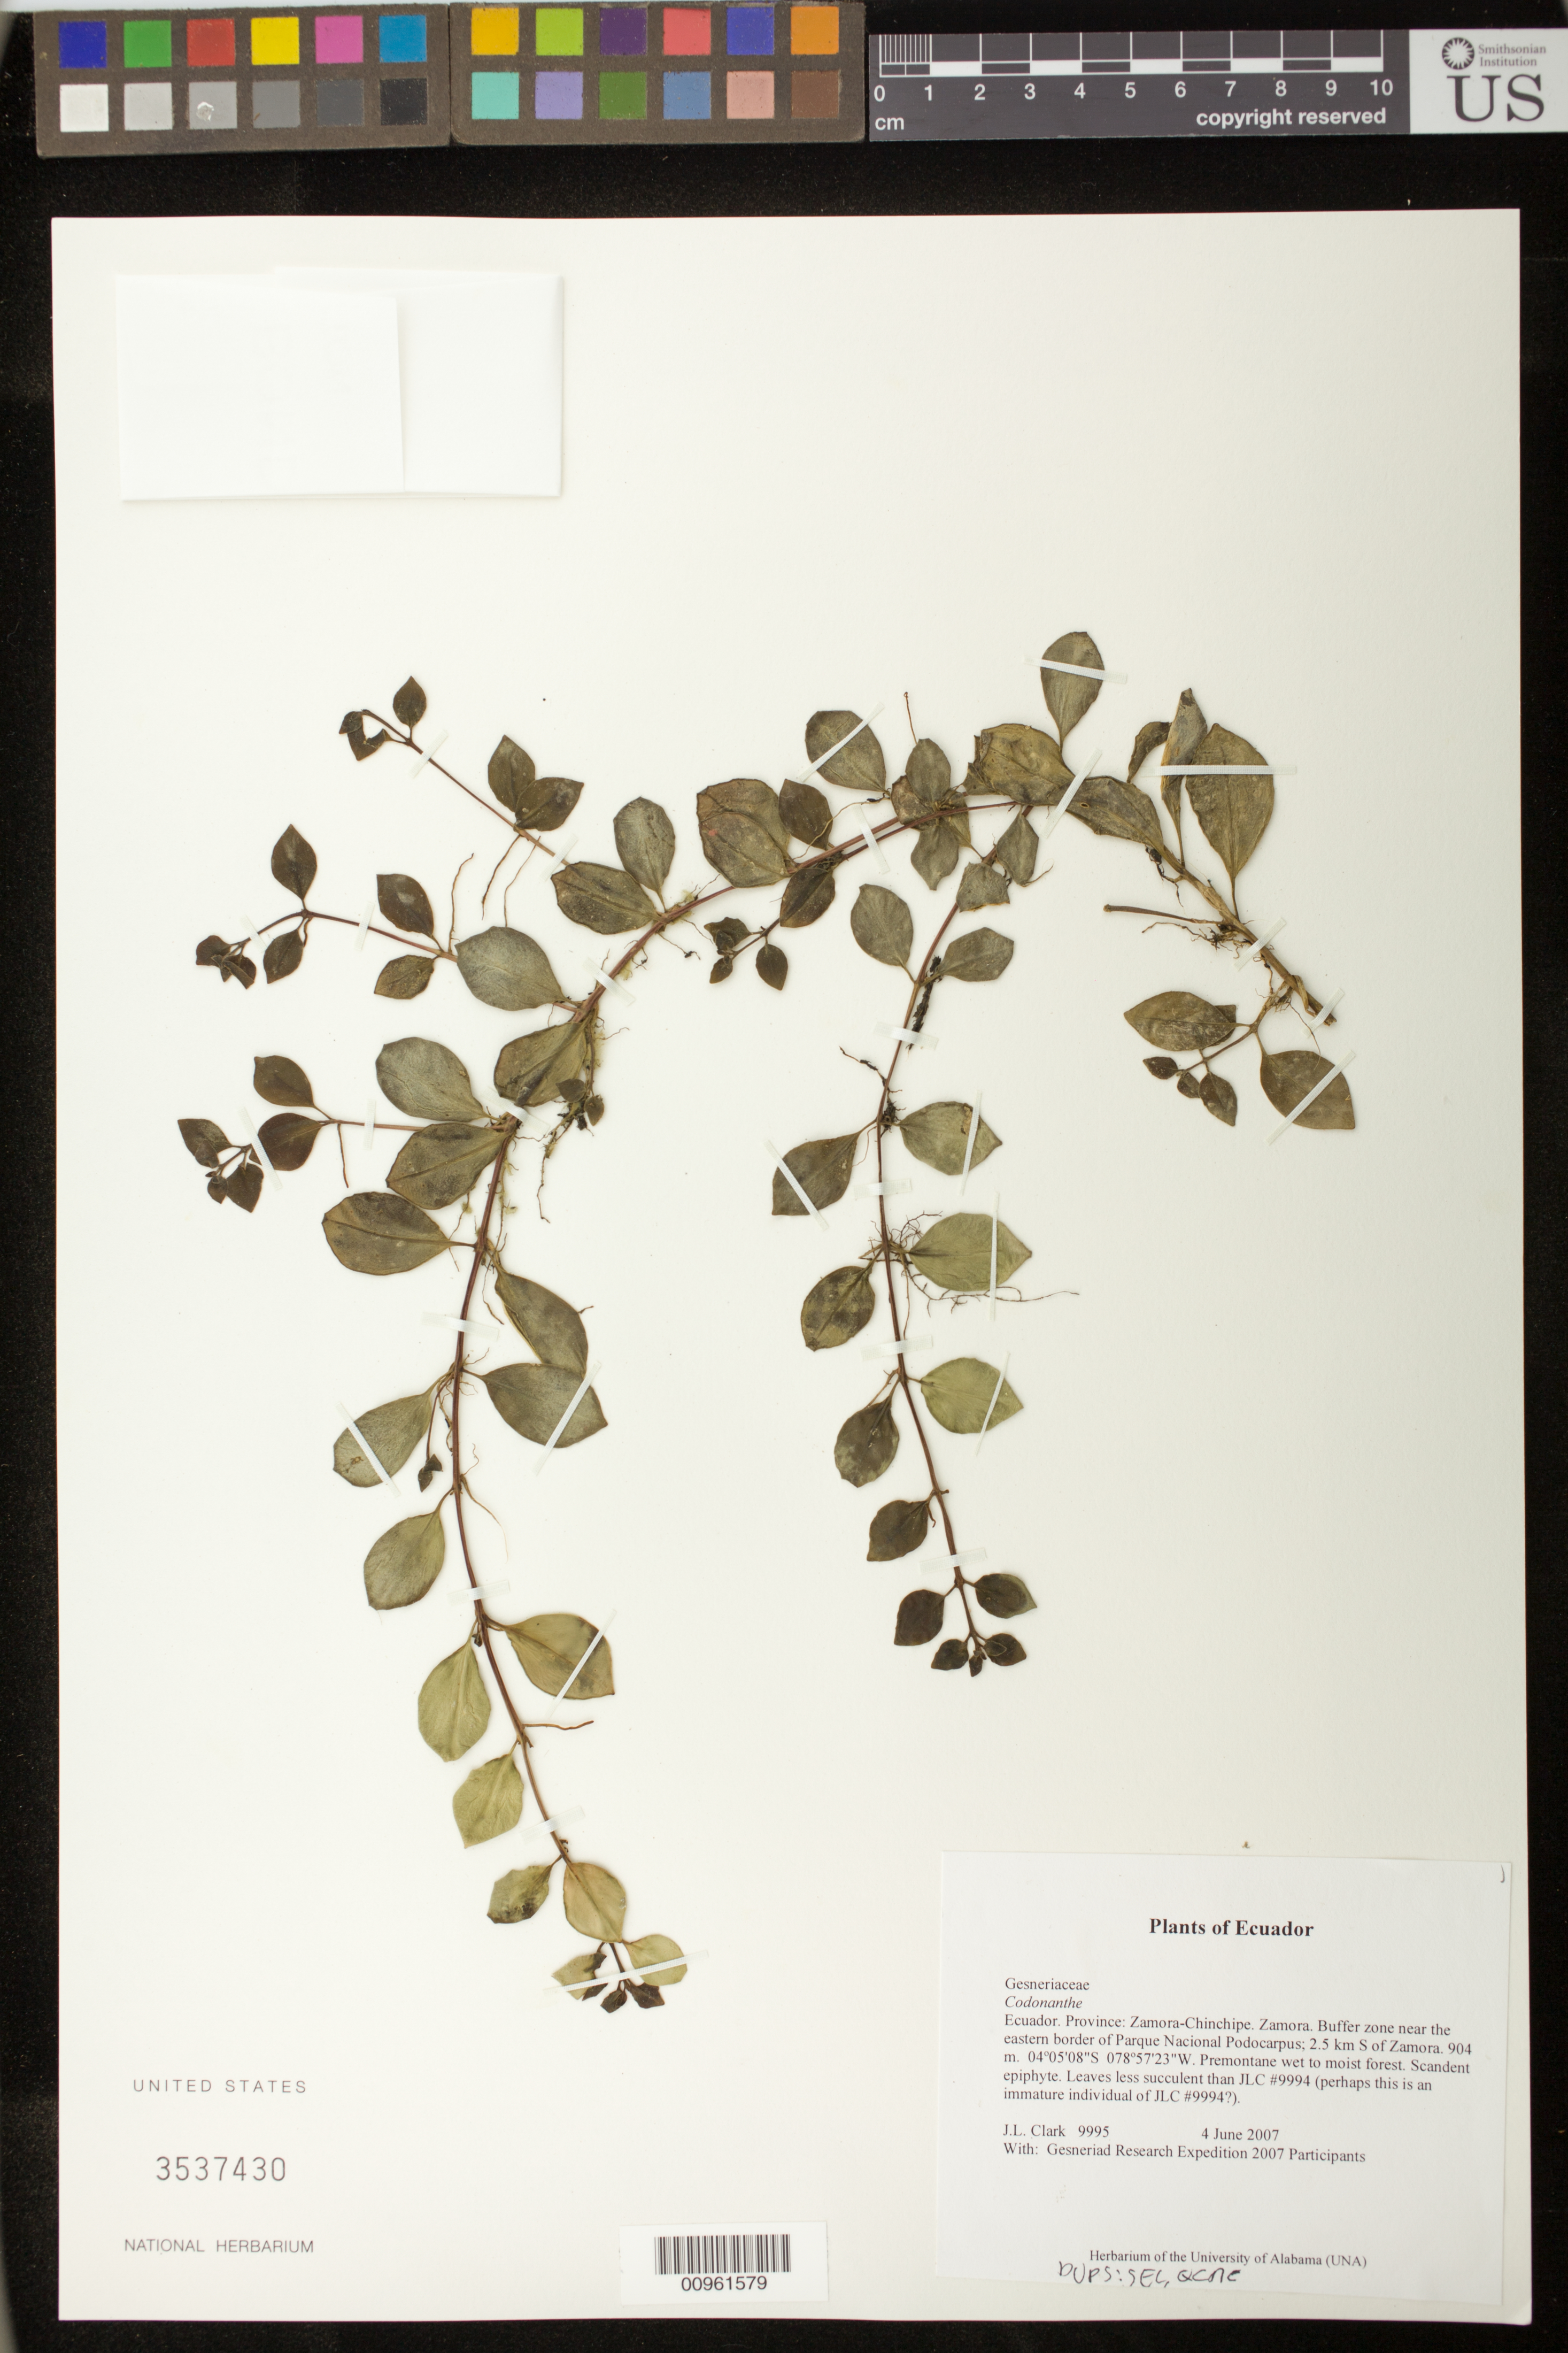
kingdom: Plantae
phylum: Tracheophyta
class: Magnoliopsida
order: Lamiales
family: Gesneriaceae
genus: Codonanthe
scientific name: Codonanthe sp.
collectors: J. L. Clark & Gesneriad Research Expedition 2007 Participants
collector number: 9995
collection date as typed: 04 Jun 2007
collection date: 2007-06-04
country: Ecuador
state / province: Zamora-Chinchipe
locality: Zamora. Buffer zone near the eastern border of Parque Nacional Podocarpus; 2.5 km S of Zamora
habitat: Premontane wet to moist forest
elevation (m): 904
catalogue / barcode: US 3537430